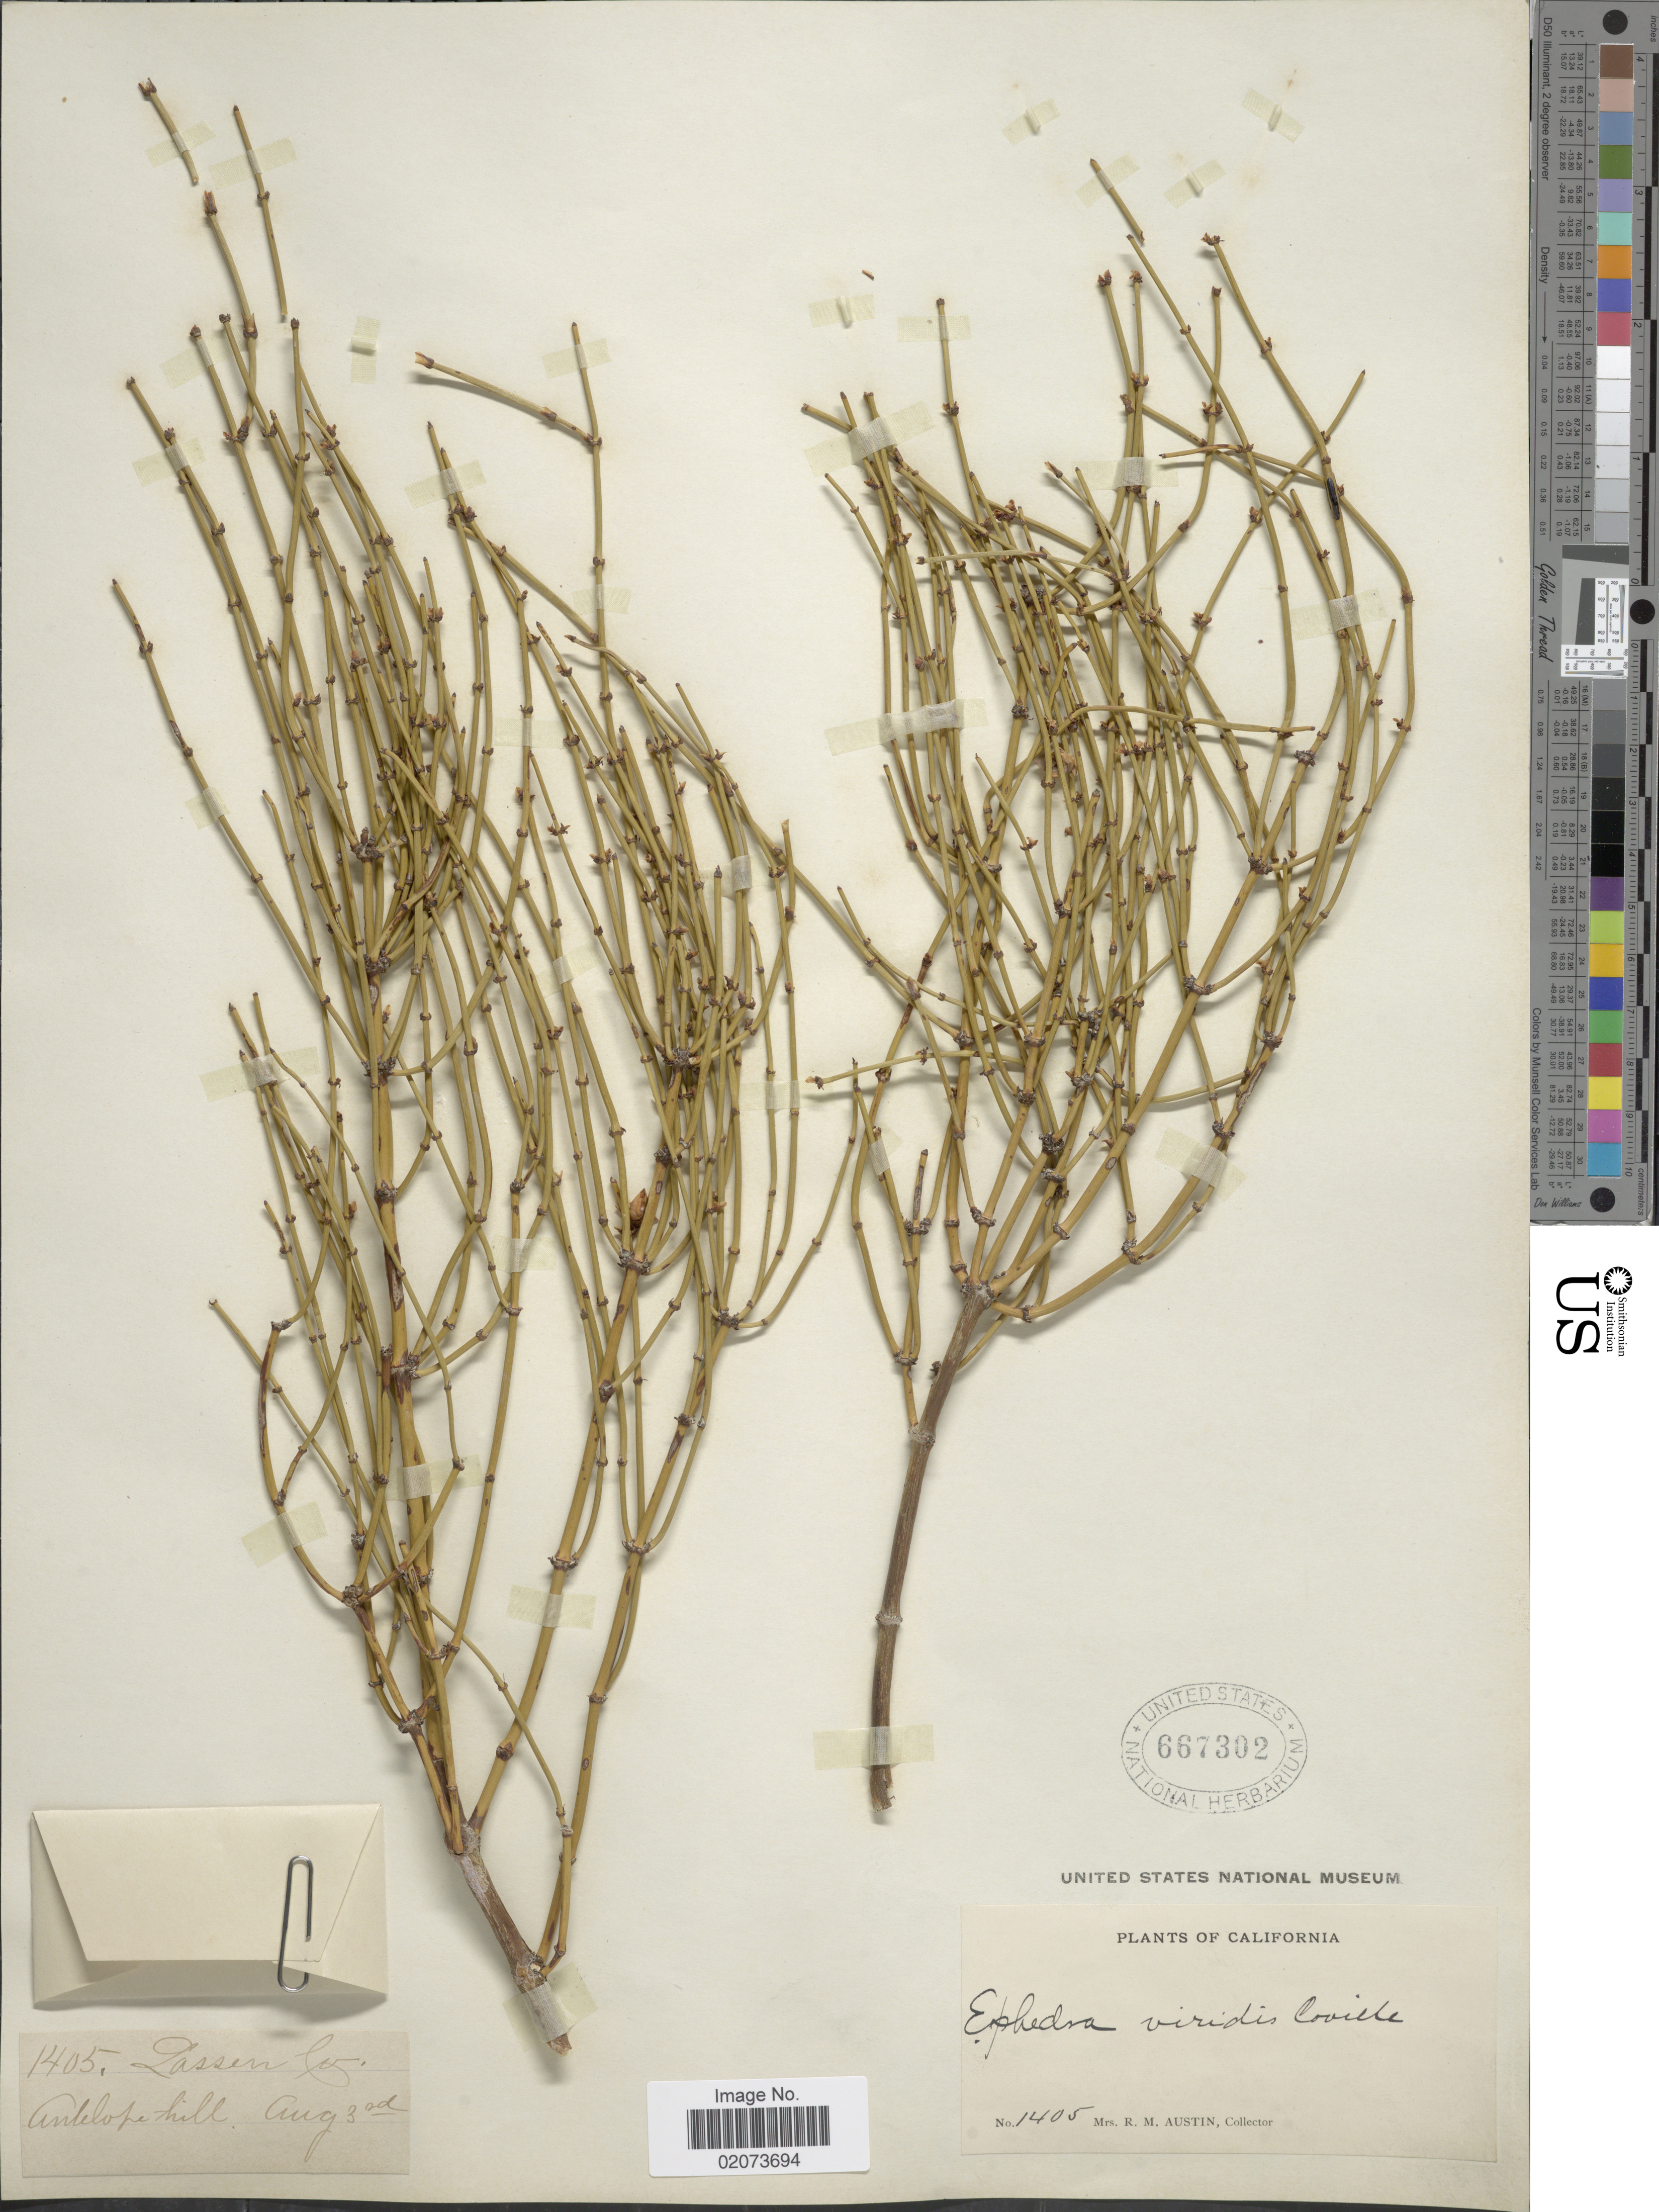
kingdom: Plantae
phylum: Tracheophyta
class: Gnetopsida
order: Ephedrales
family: Ephedraceae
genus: Ephedra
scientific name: Ephedra viridis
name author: Coville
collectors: R. Austin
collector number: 1405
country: United States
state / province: California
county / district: Lassen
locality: Lassen Co., Antelope hill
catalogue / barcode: US 667302